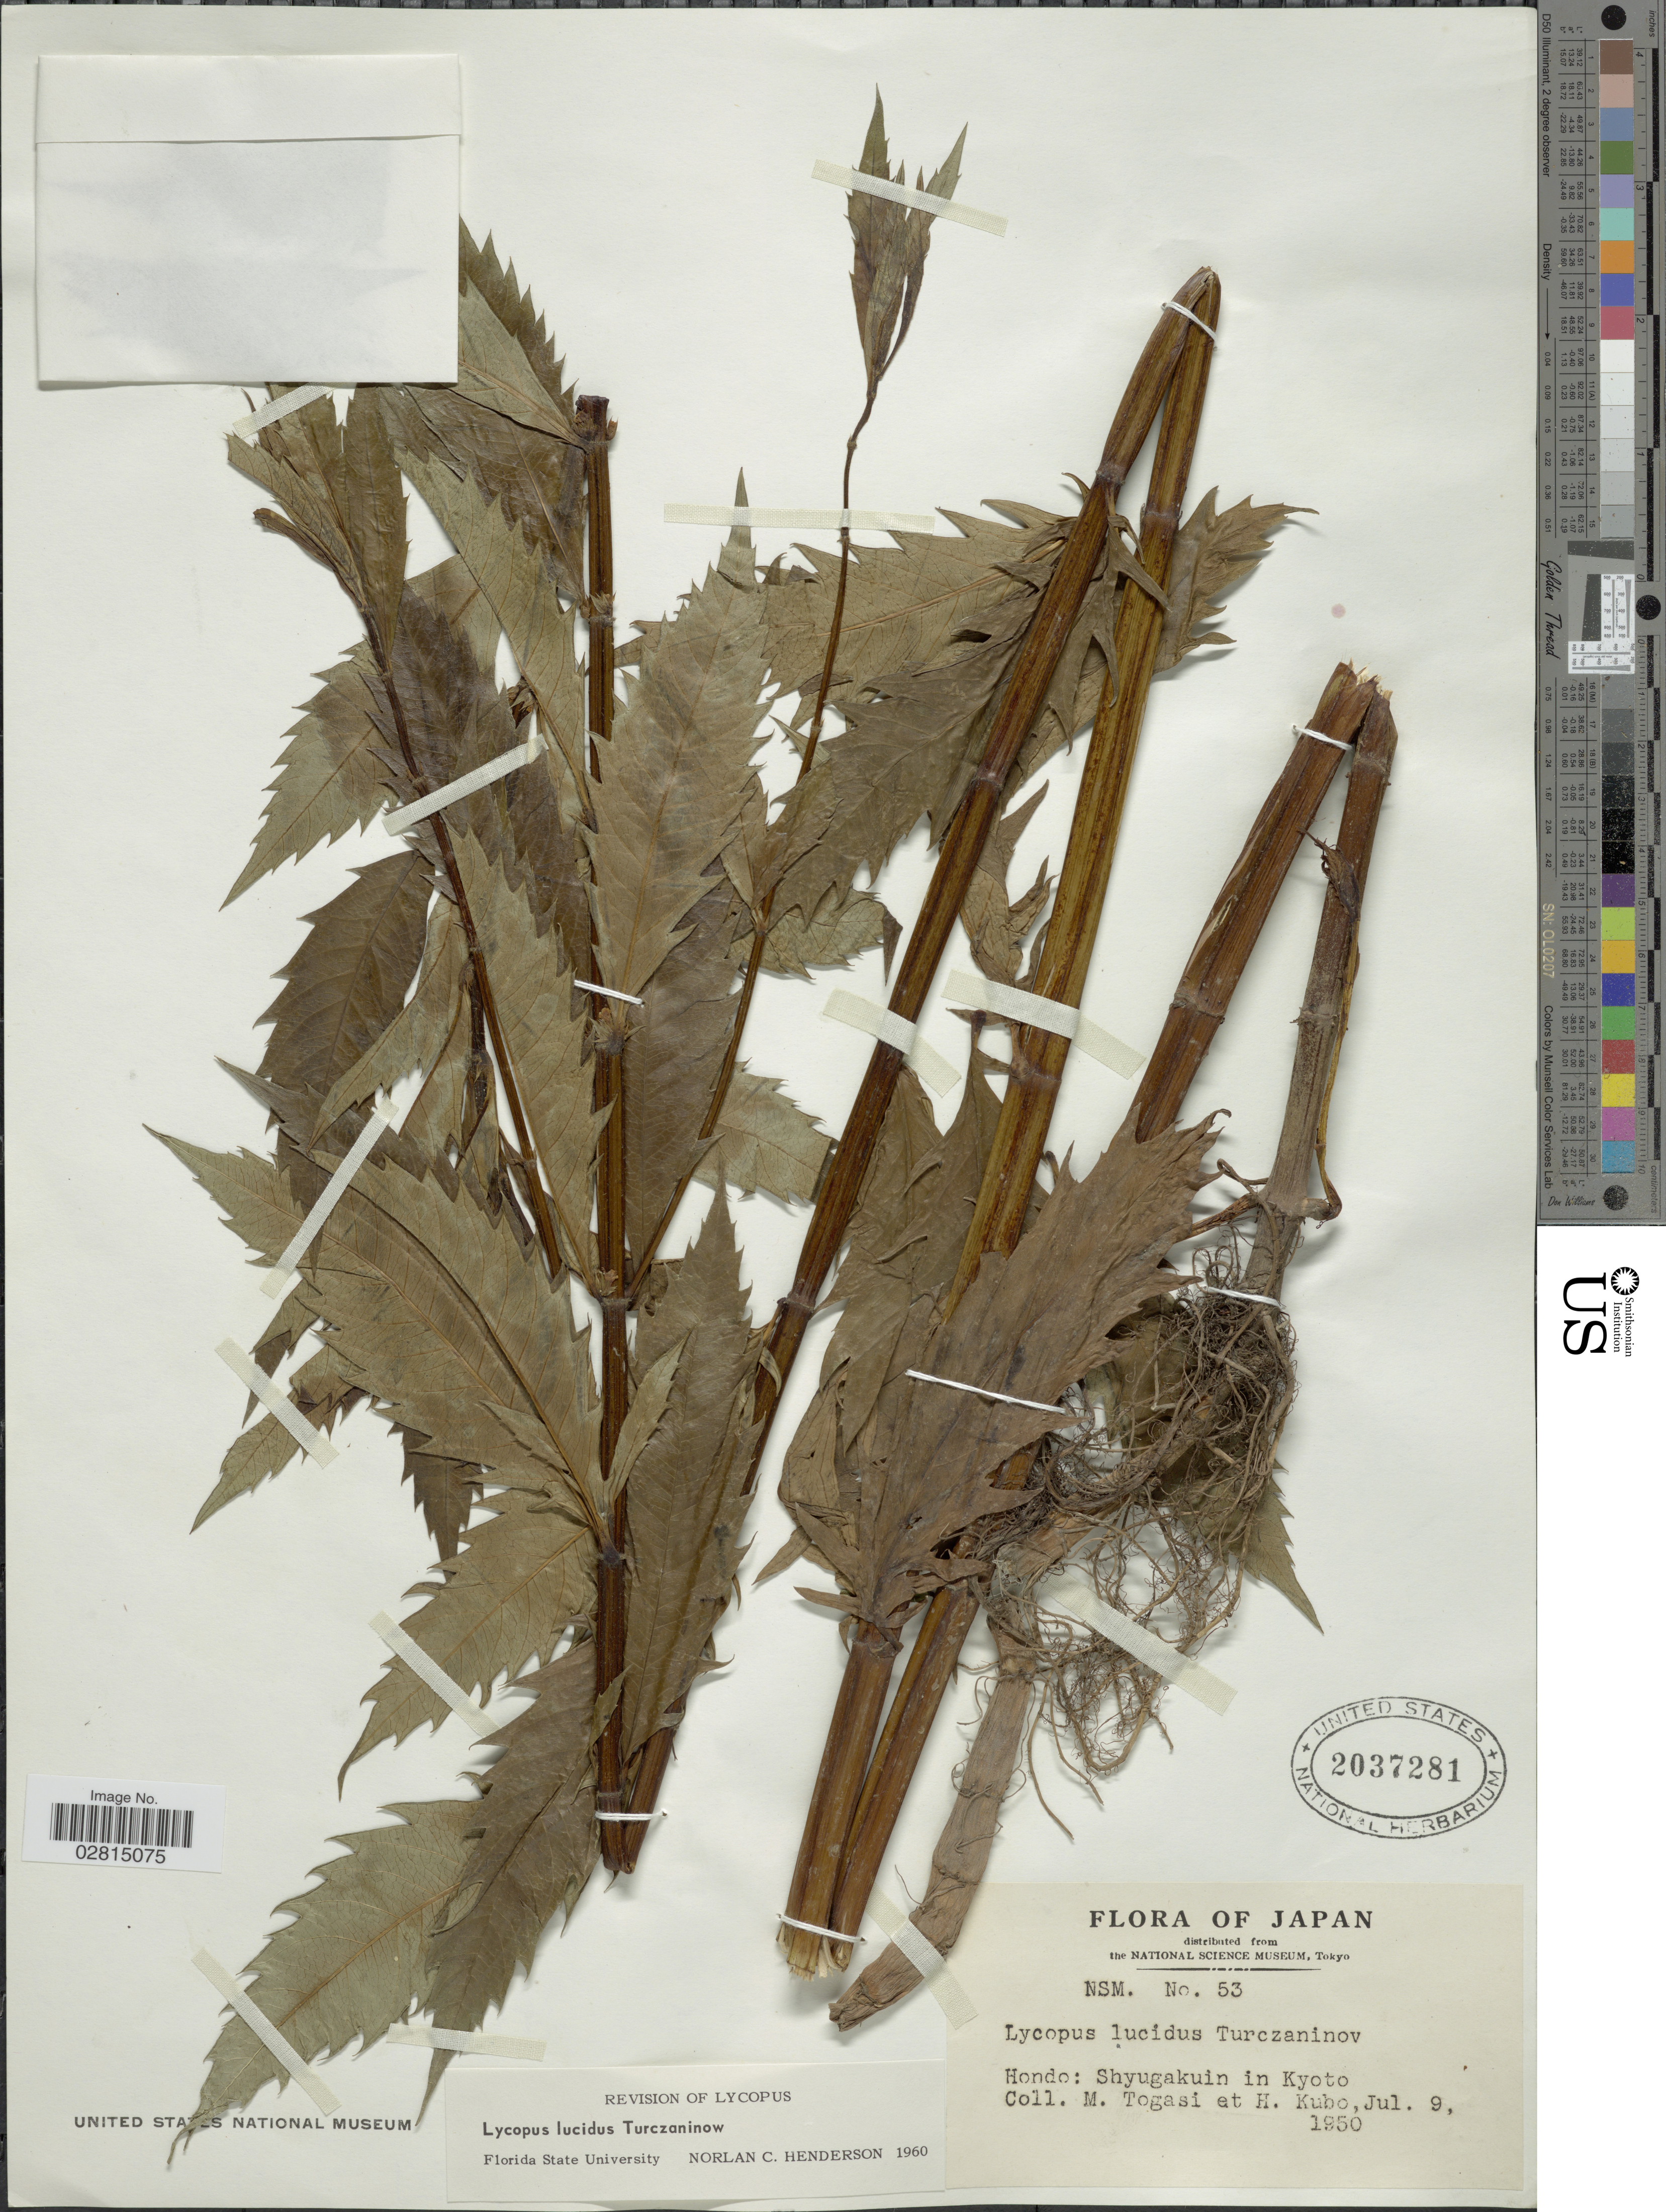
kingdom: Plantae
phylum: Tracheophyta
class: Magnoliopsida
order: Lamiales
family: Lamiaceae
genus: Lycopus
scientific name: Lycopus lucidus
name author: Turcz. ex Benth.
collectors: M. Togashi & H. Kubo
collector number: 53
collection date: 1950-07-09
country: Japan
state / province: Kyoto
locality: Hondo: Shyugakuin in Kyoto.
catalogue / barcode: US 2037281